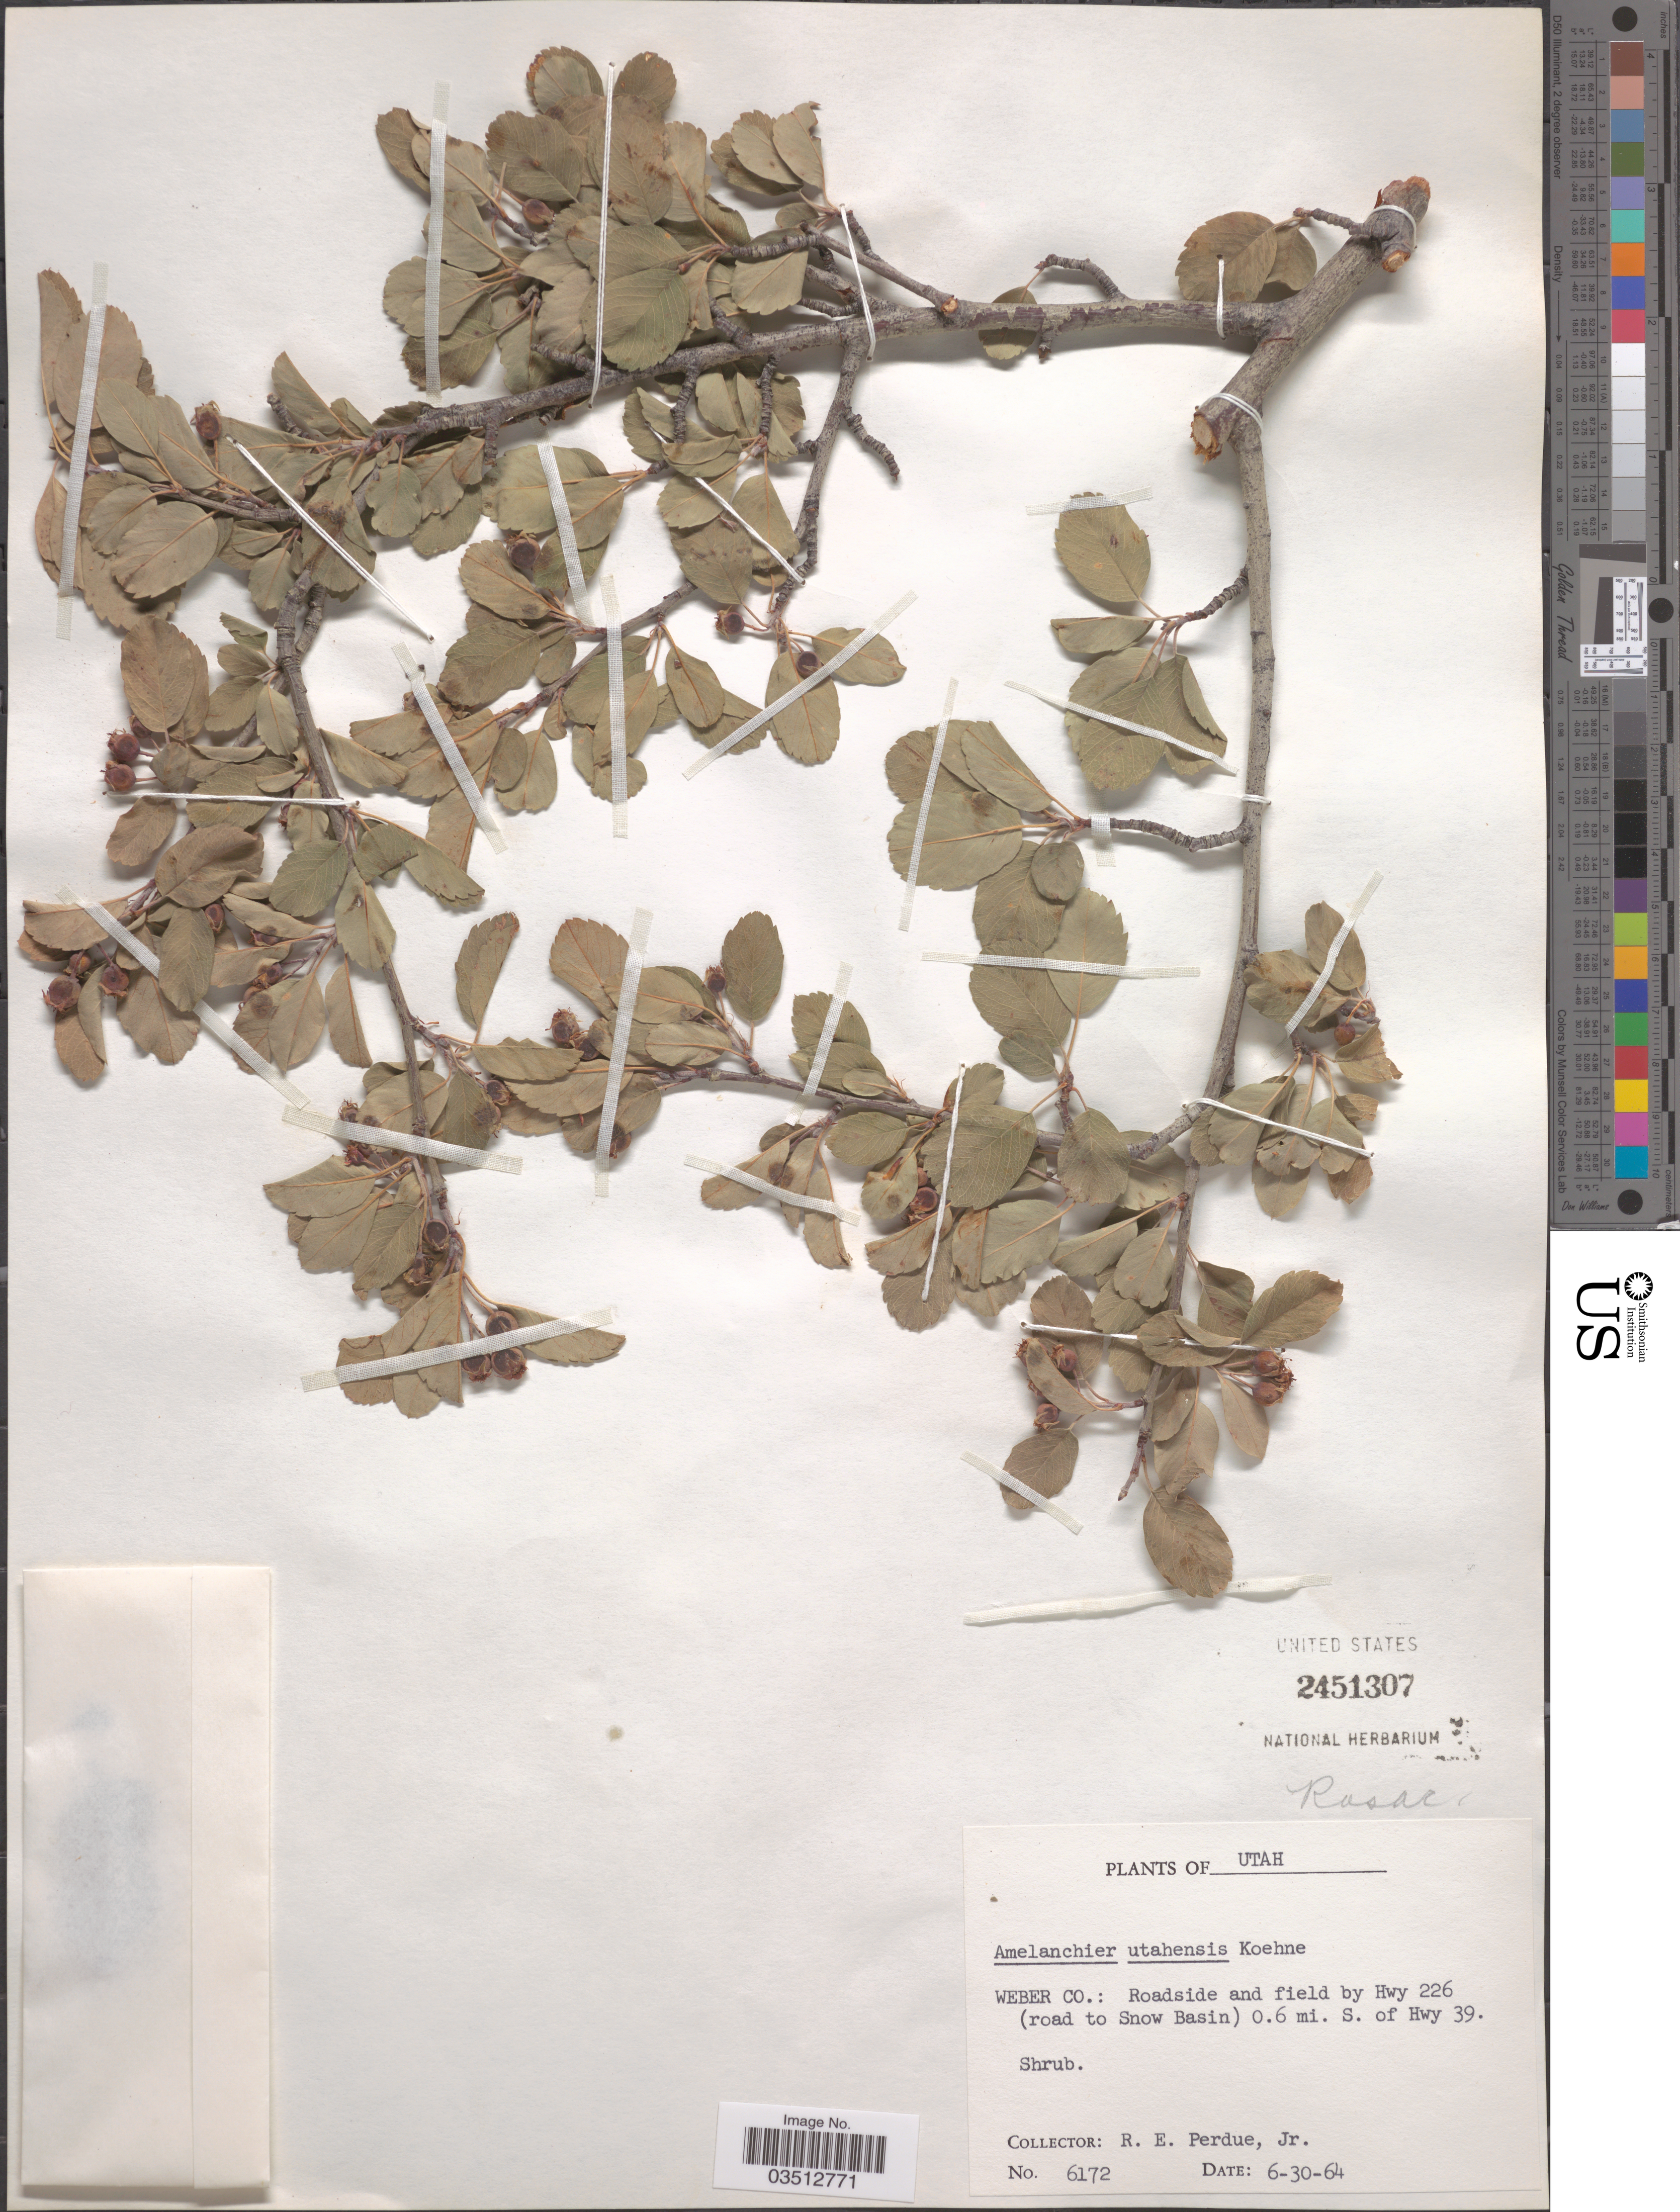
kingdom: Plantae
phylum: Tracheophyta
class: Magnoliopsida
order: Rosales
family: Rosaceae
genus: Amelanchier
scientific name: Amelanchier utahensis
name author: Koehne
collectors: R. E. Perdue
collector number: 6172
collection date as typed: Transcribed d/m/y: 30/6/64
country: United States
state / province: Utah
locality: Weber Co.: Roadside and field by Hwy 226 (road to Snow Basin) 0.6 mi. S. of Hwy 39.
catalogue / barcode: US 2451307